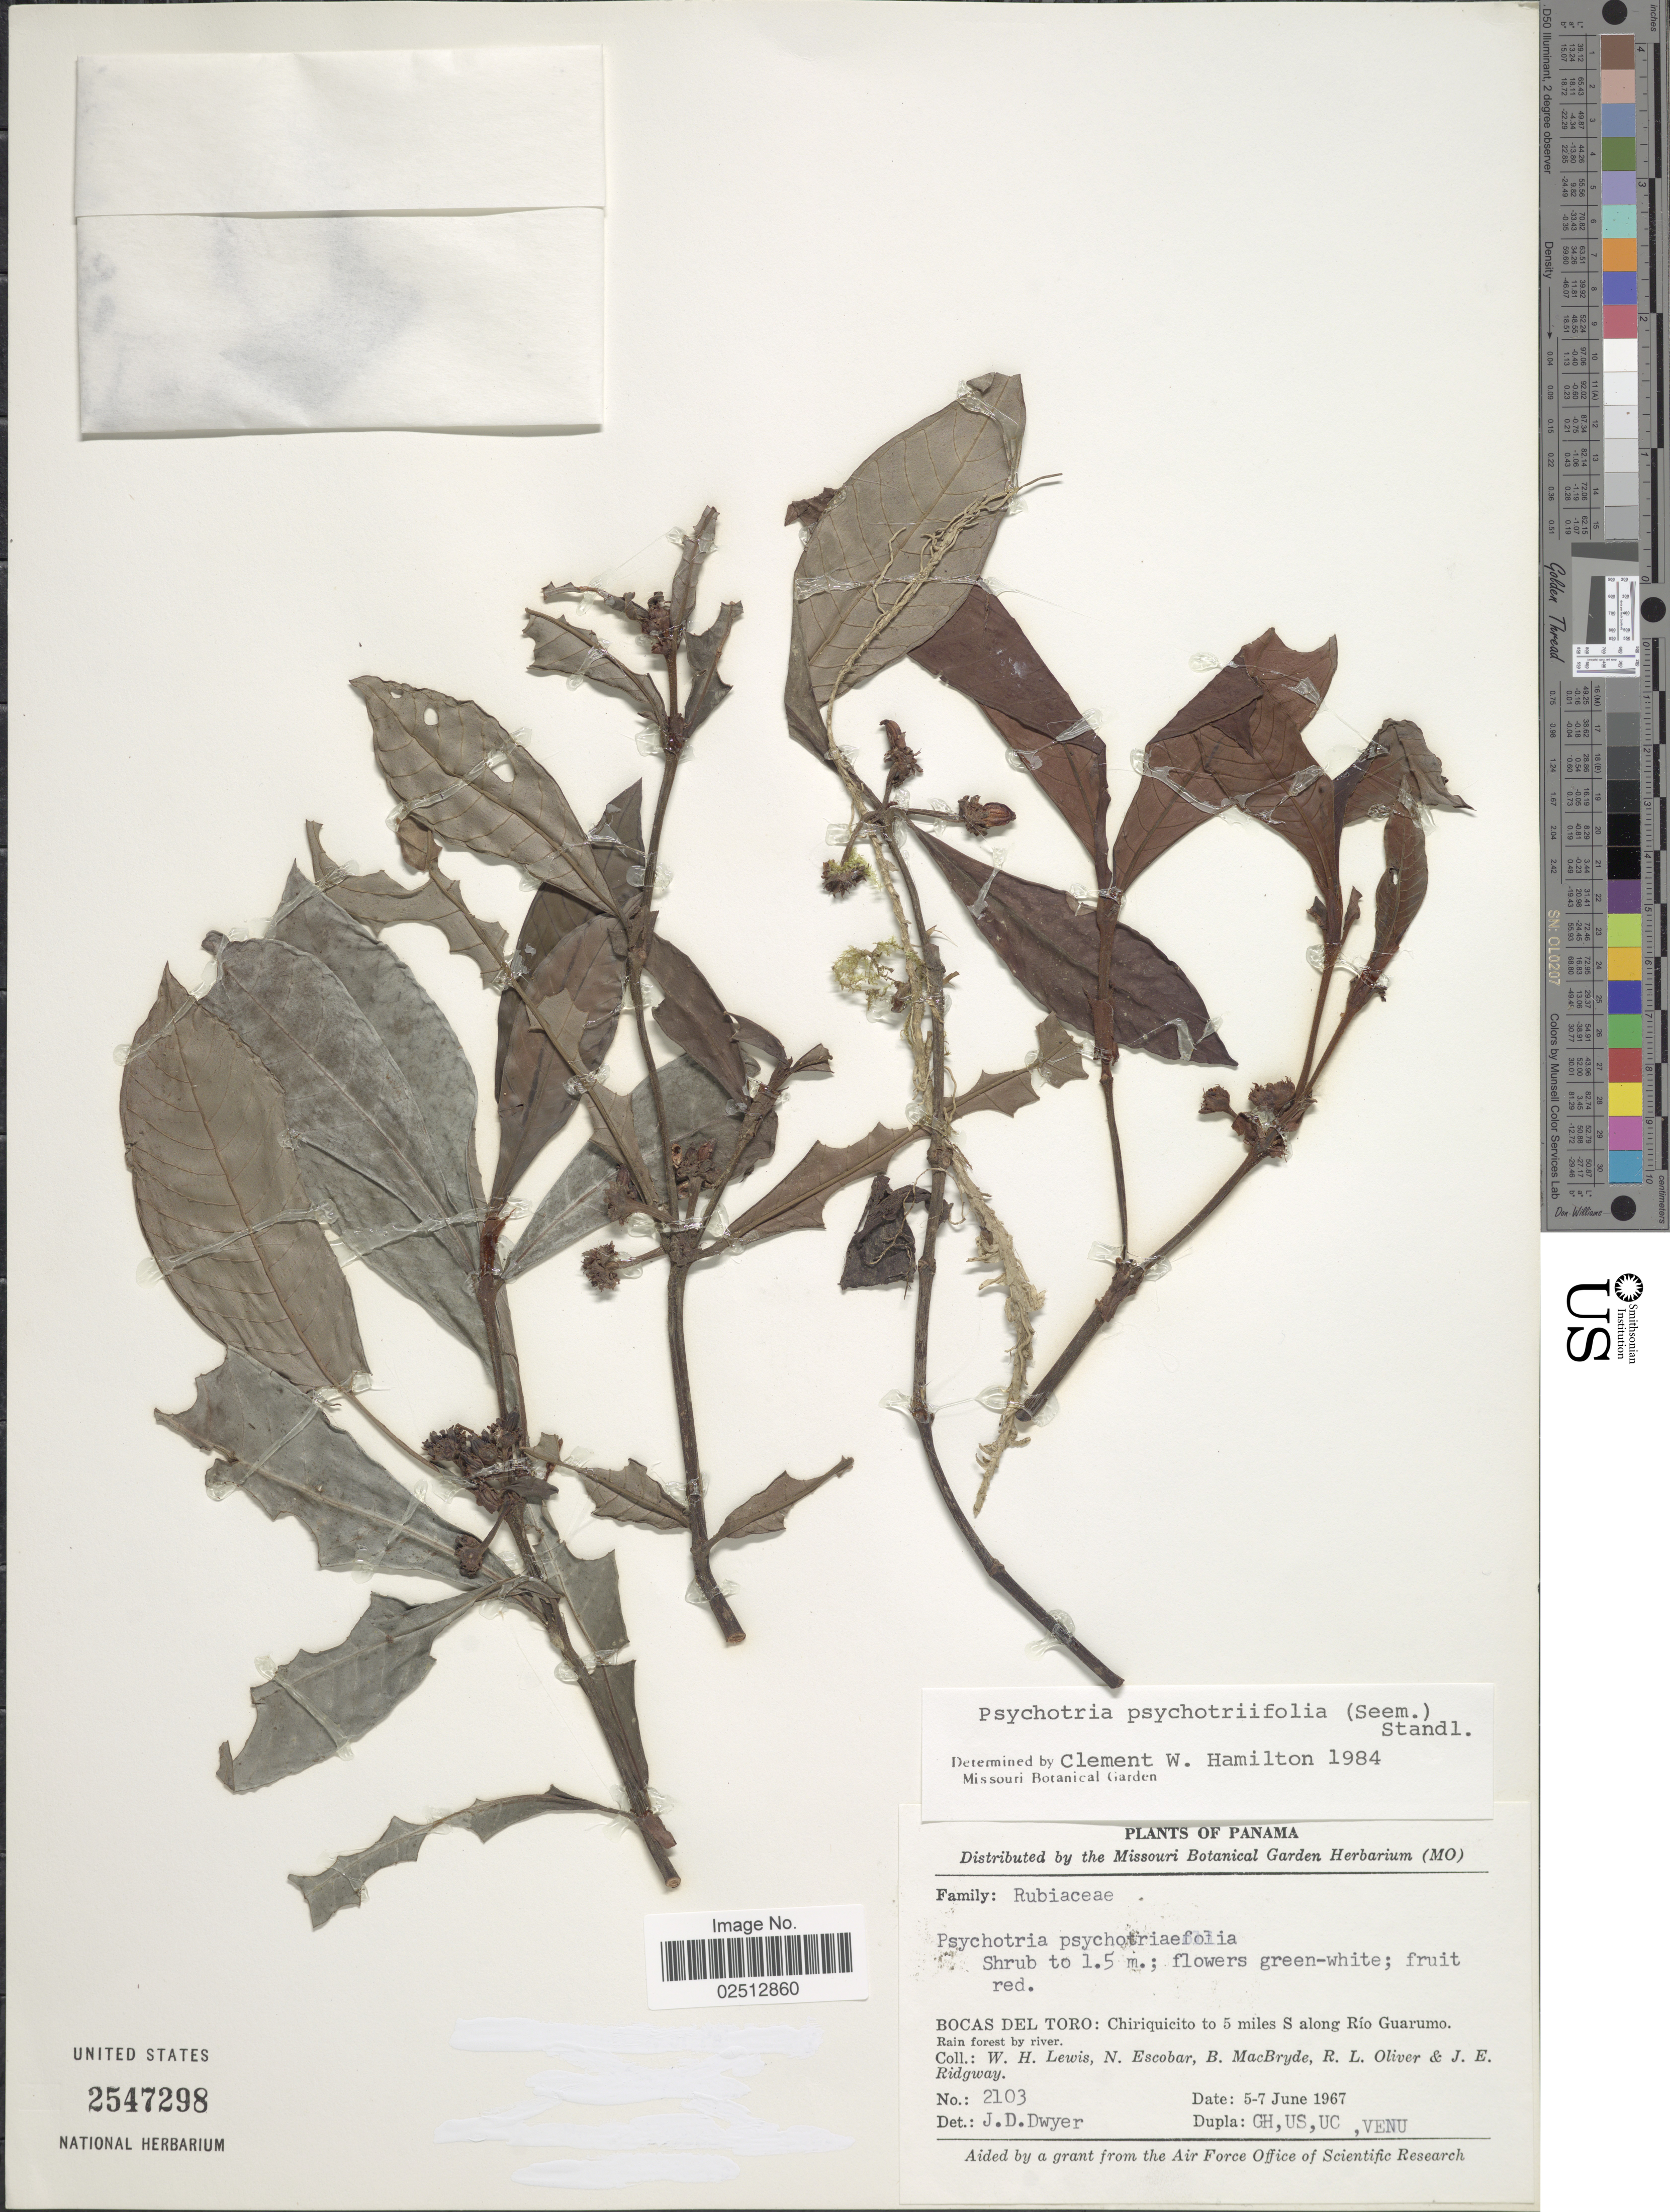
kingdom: Plantae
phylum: Tracheophyta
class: Magnoliopsida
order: Gentianales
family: Rubiaceae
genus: Psychotria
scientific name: Psychotria psychotriaefolia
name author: (Seem.) Standl.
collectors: W. H. Lewis, N. Escobar, B. MacBryde, R. Oliver & J. Ridgway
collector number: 2103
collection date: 1967-06-05/1967-06-07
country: Panama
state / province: Bocas del Toro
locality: Bocas del Toro: Chiriquicito to 5 miles S along Rio Guarumo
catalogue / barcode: US 2547298